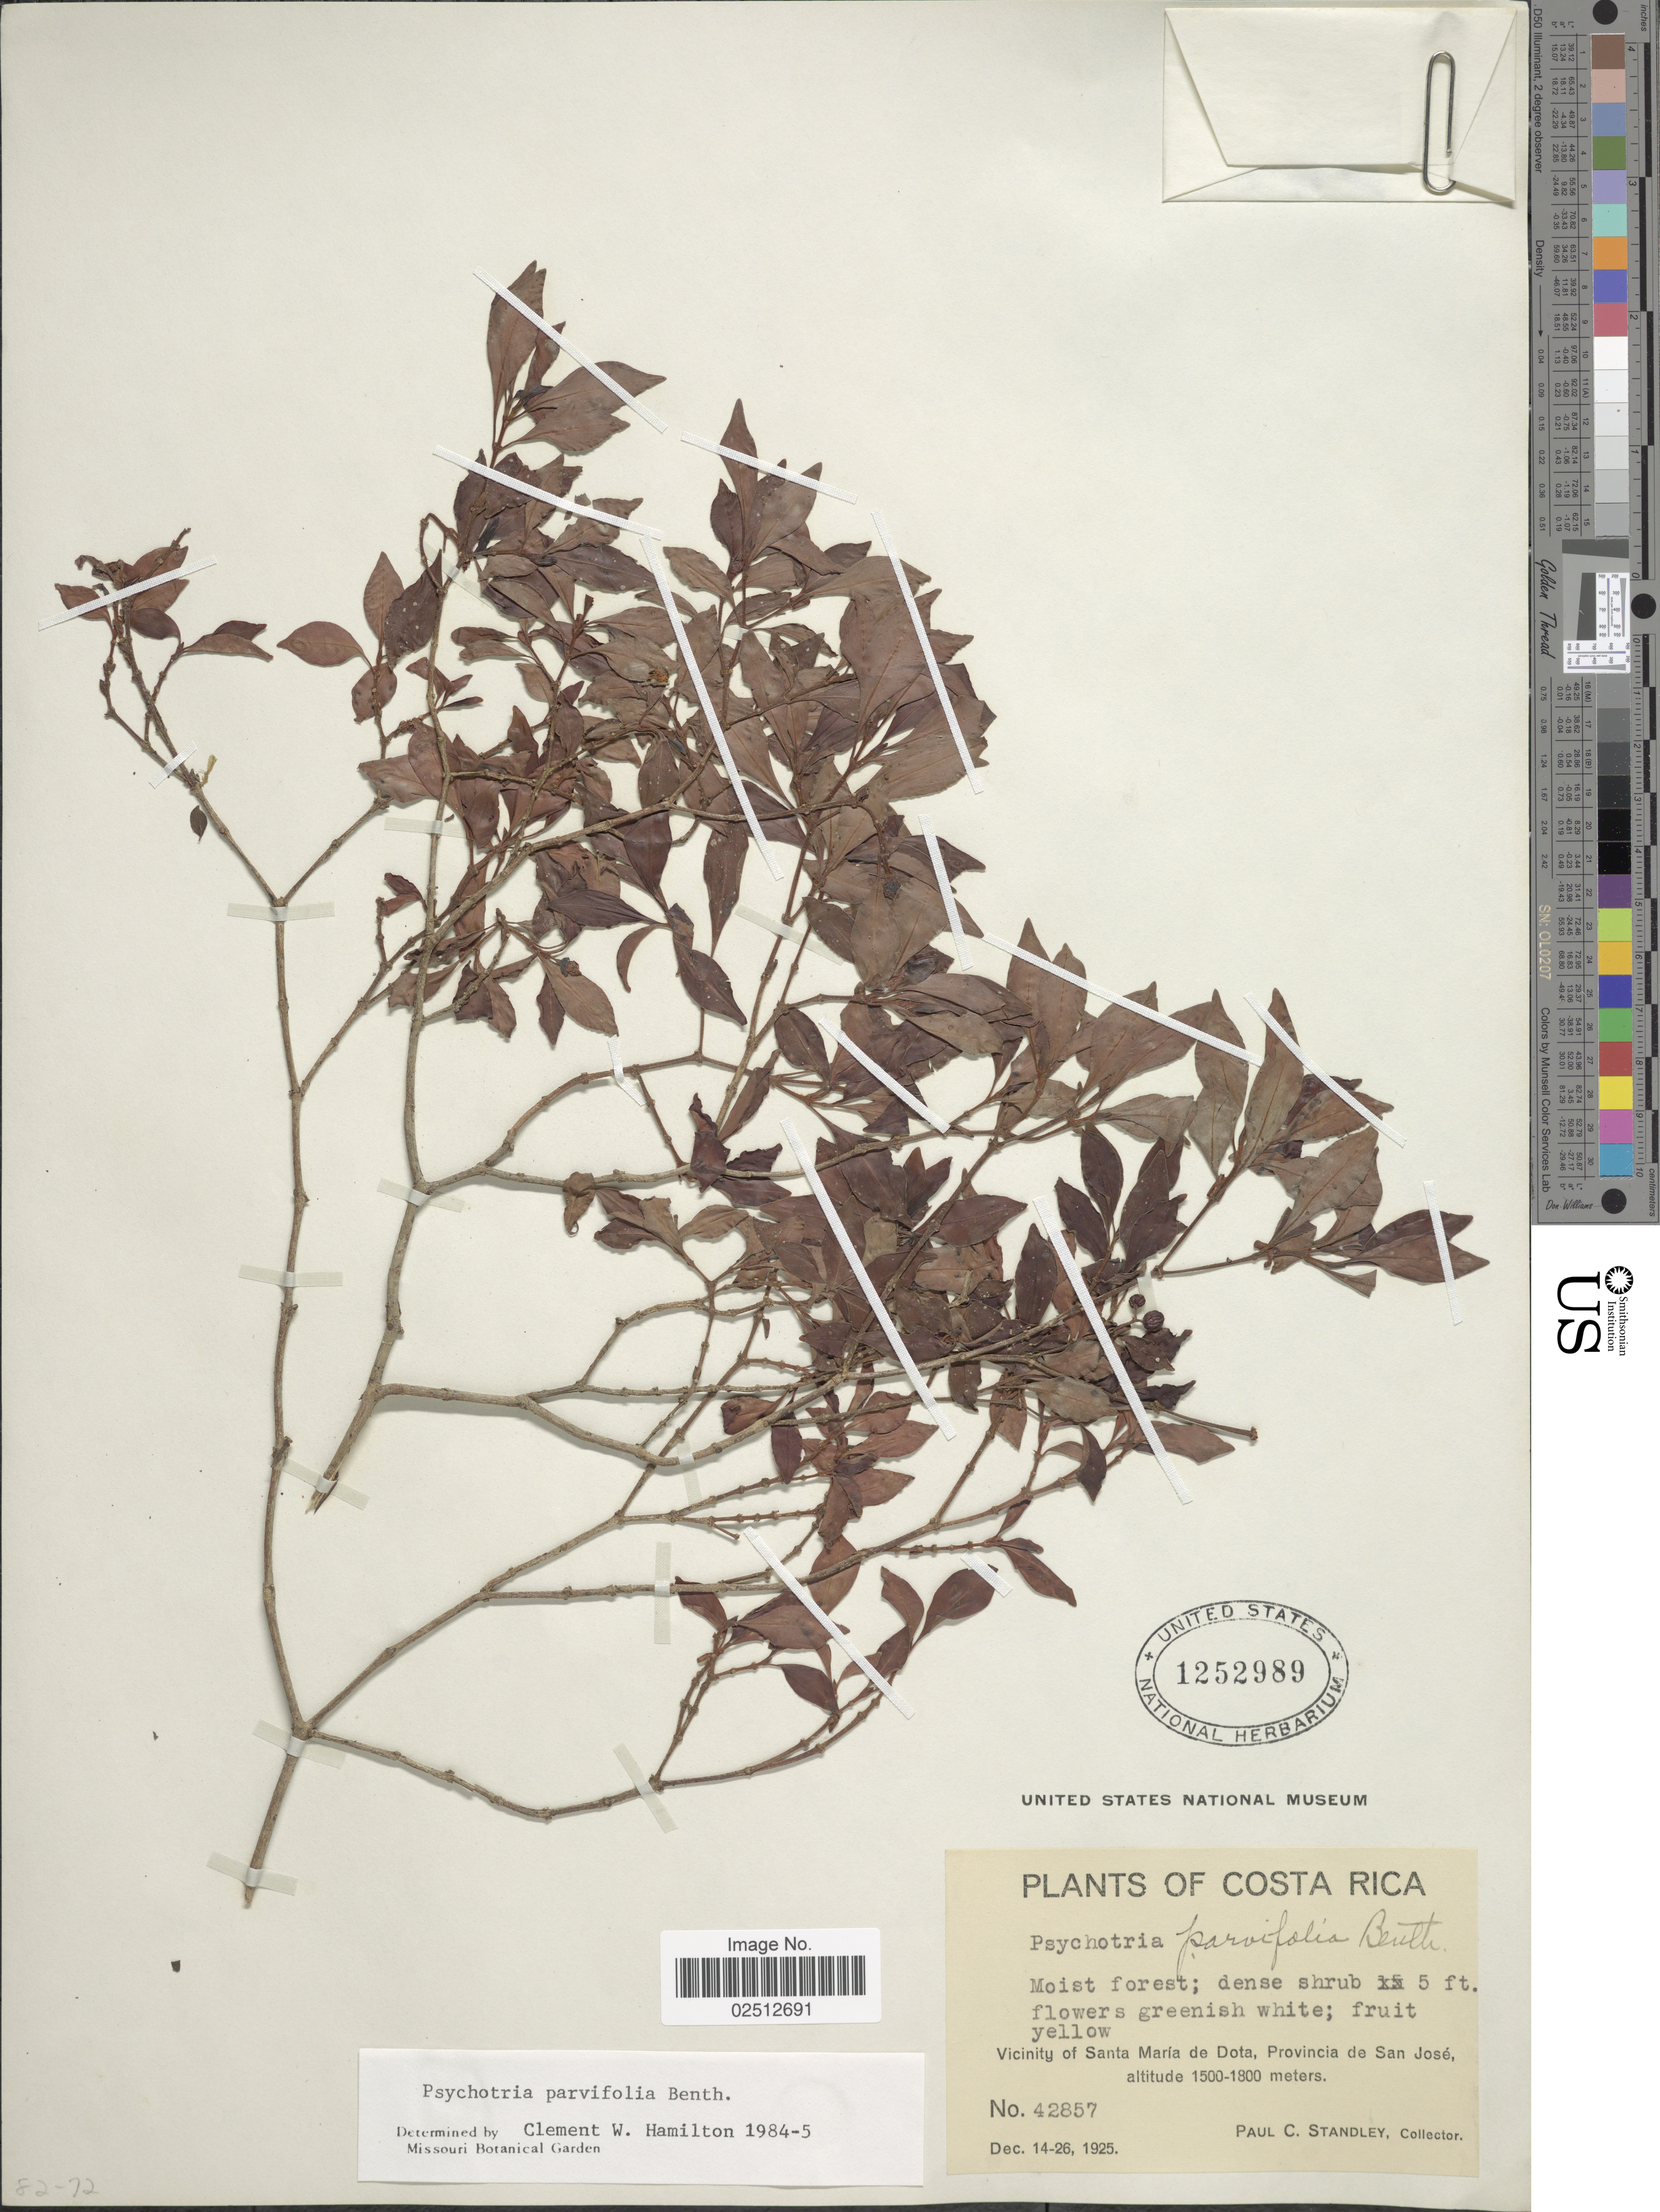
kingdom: Plantae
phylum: Tracheophyta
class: Magnoliopsida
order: Gentianales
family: Rubiaceae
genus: Psychotria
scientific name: Psychotria parvifolia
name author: Benth. ex Oerst.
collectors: P. C. Standley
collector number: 42857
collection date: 1925-12-14/1925-12-26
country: Costa Rica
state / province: San José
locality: Vicinity of Santa Maria de Dota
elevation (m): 1500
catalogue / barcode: US 1252989